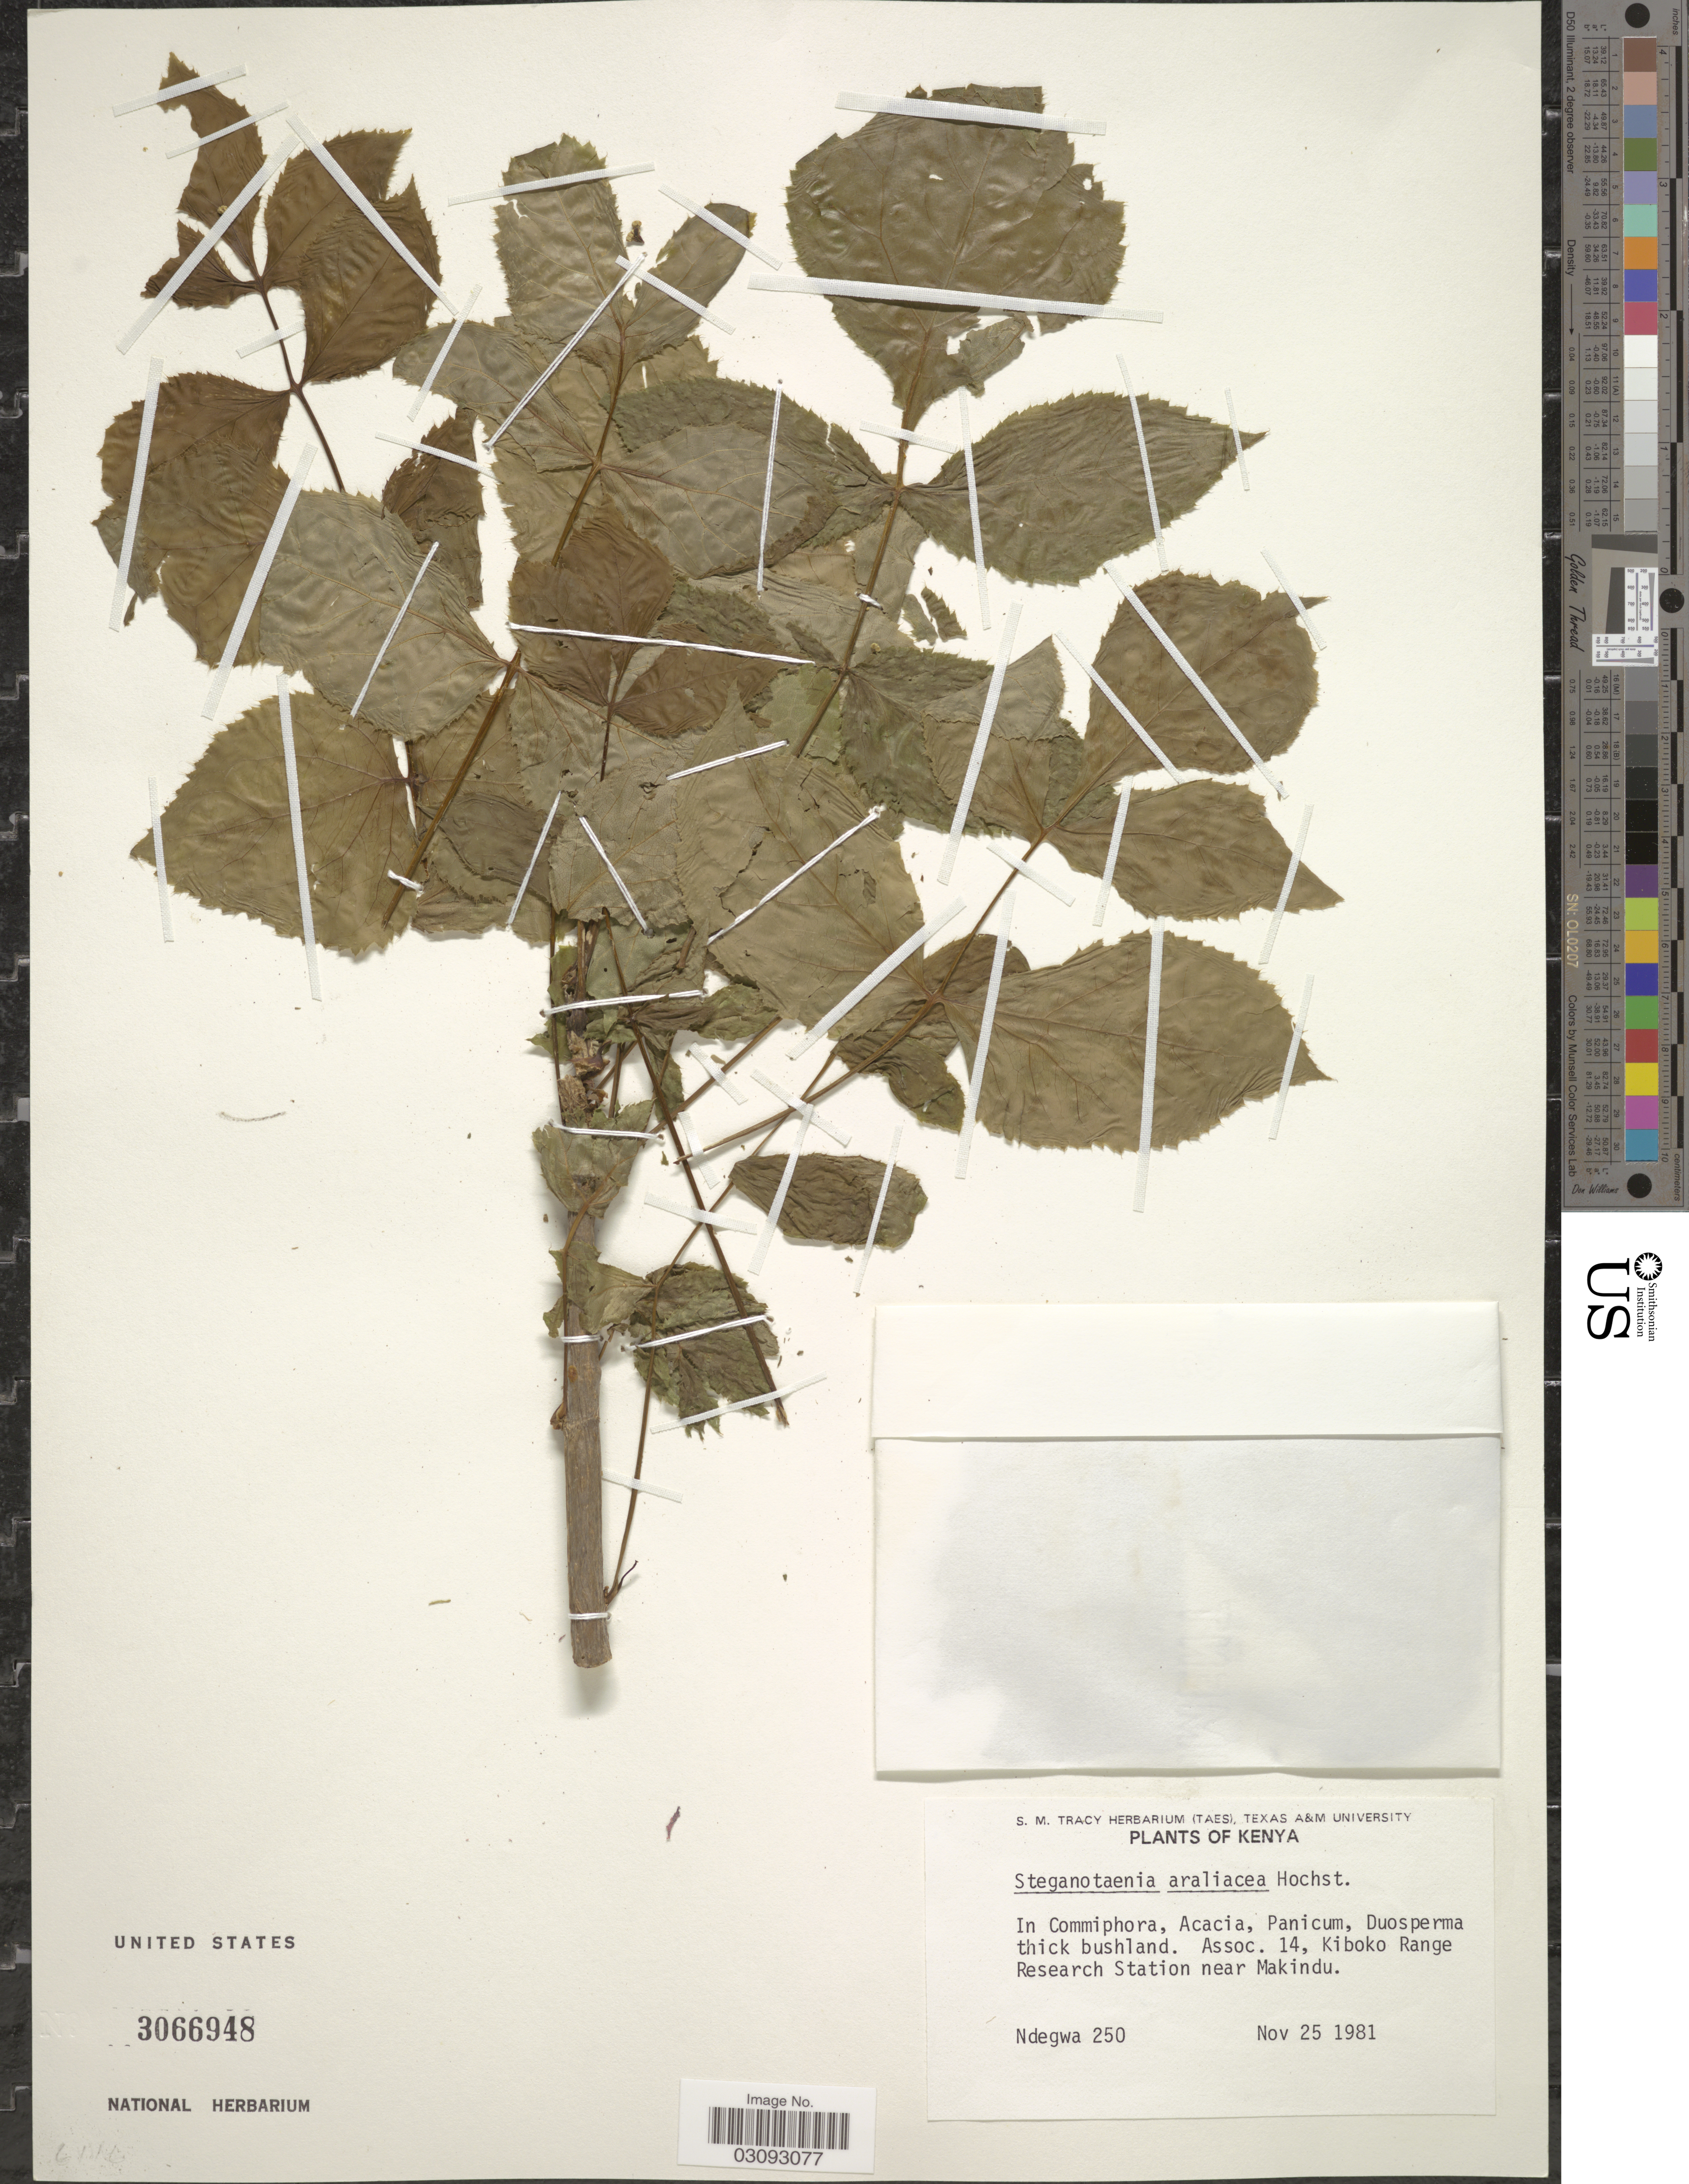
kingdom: Plantae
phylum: Tracheophyta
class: Magnoliopsida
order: Apiales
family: Apiaceae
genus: Peucedanum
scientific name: Peucedanum araliaceum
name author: (Hochst.) Benth. & Hook. f. ex Vatke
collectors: -. Ndegwa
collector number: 250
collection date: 1981-11-25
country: Kenya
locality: Assoc. 14, Kiboko Range Research Station near Makindu.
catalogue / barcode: US 3066948